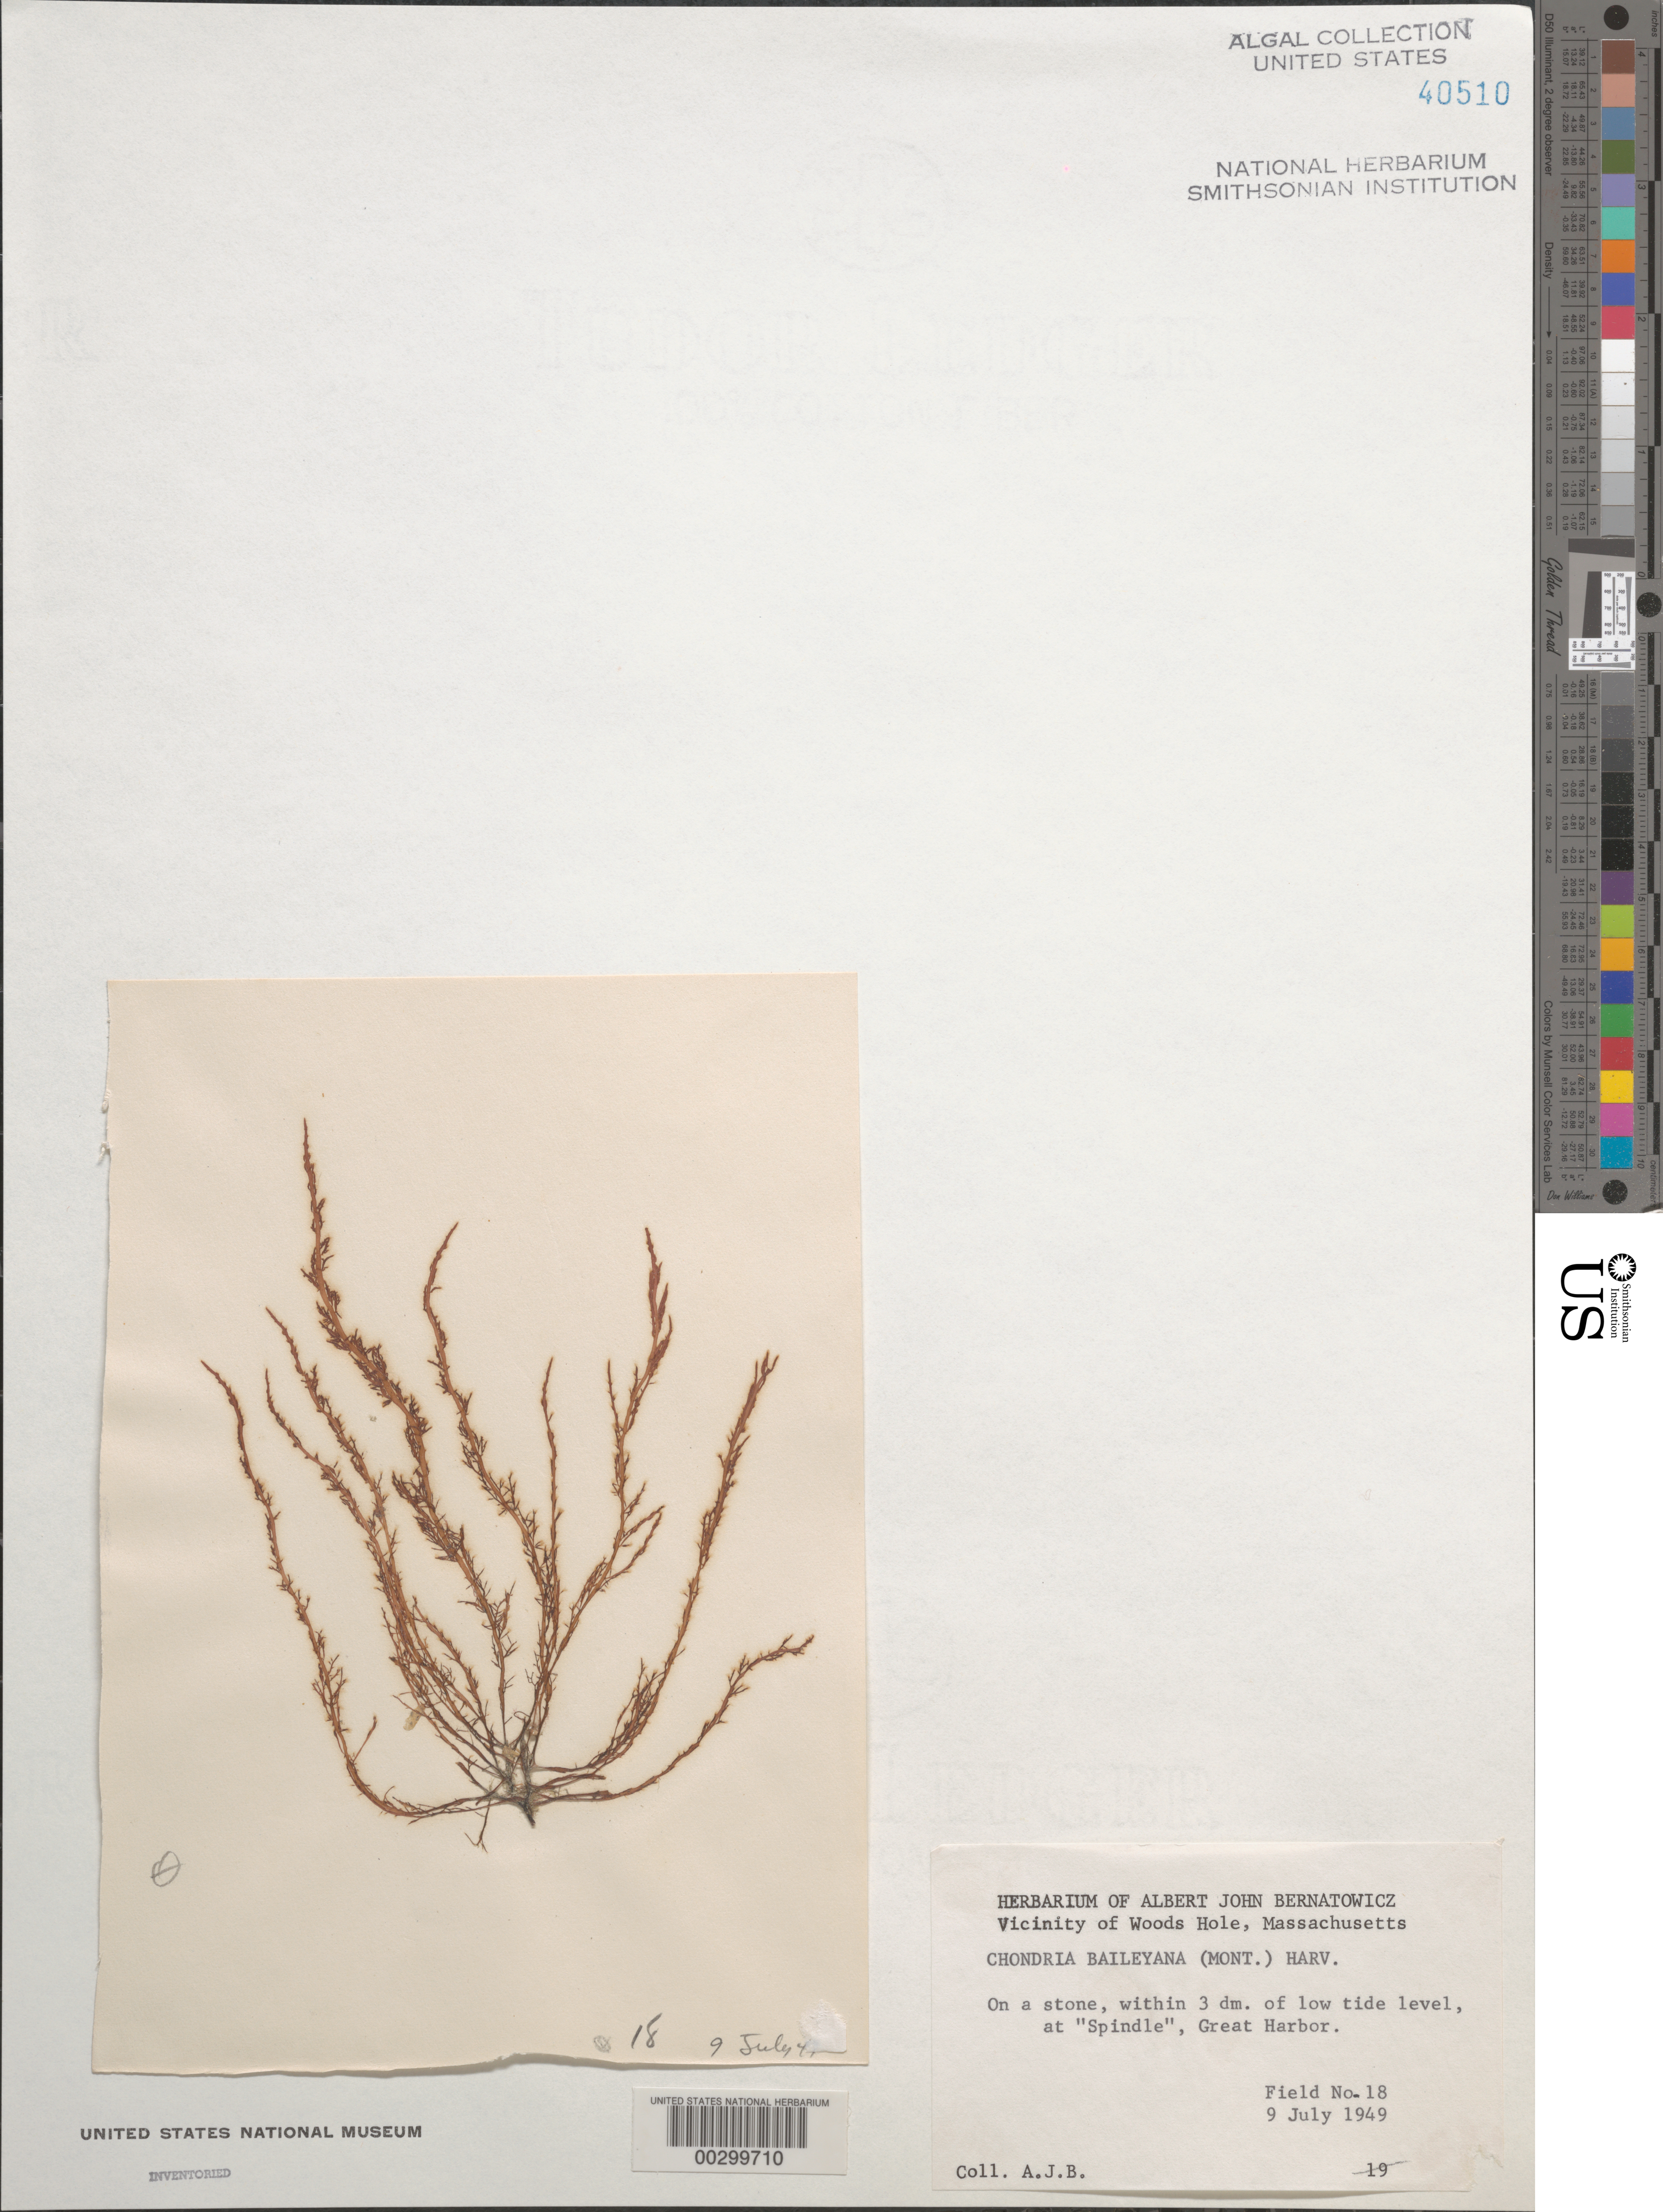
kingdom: Plantae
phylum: Rhodophyta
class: Florideophyceae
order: Ceramiales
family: Rhodomelaceae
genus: Chondria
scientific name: Chondria baileyana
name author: (Mont.) Harv.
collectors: A. Bernatowicz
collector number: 18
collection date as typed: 09 Jul 1949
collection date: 1949-07-09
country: United States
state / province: Massachusetts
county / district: Barnstable County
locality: Woods Hole, Great Harbor, The Spindle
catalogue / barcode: US 40510